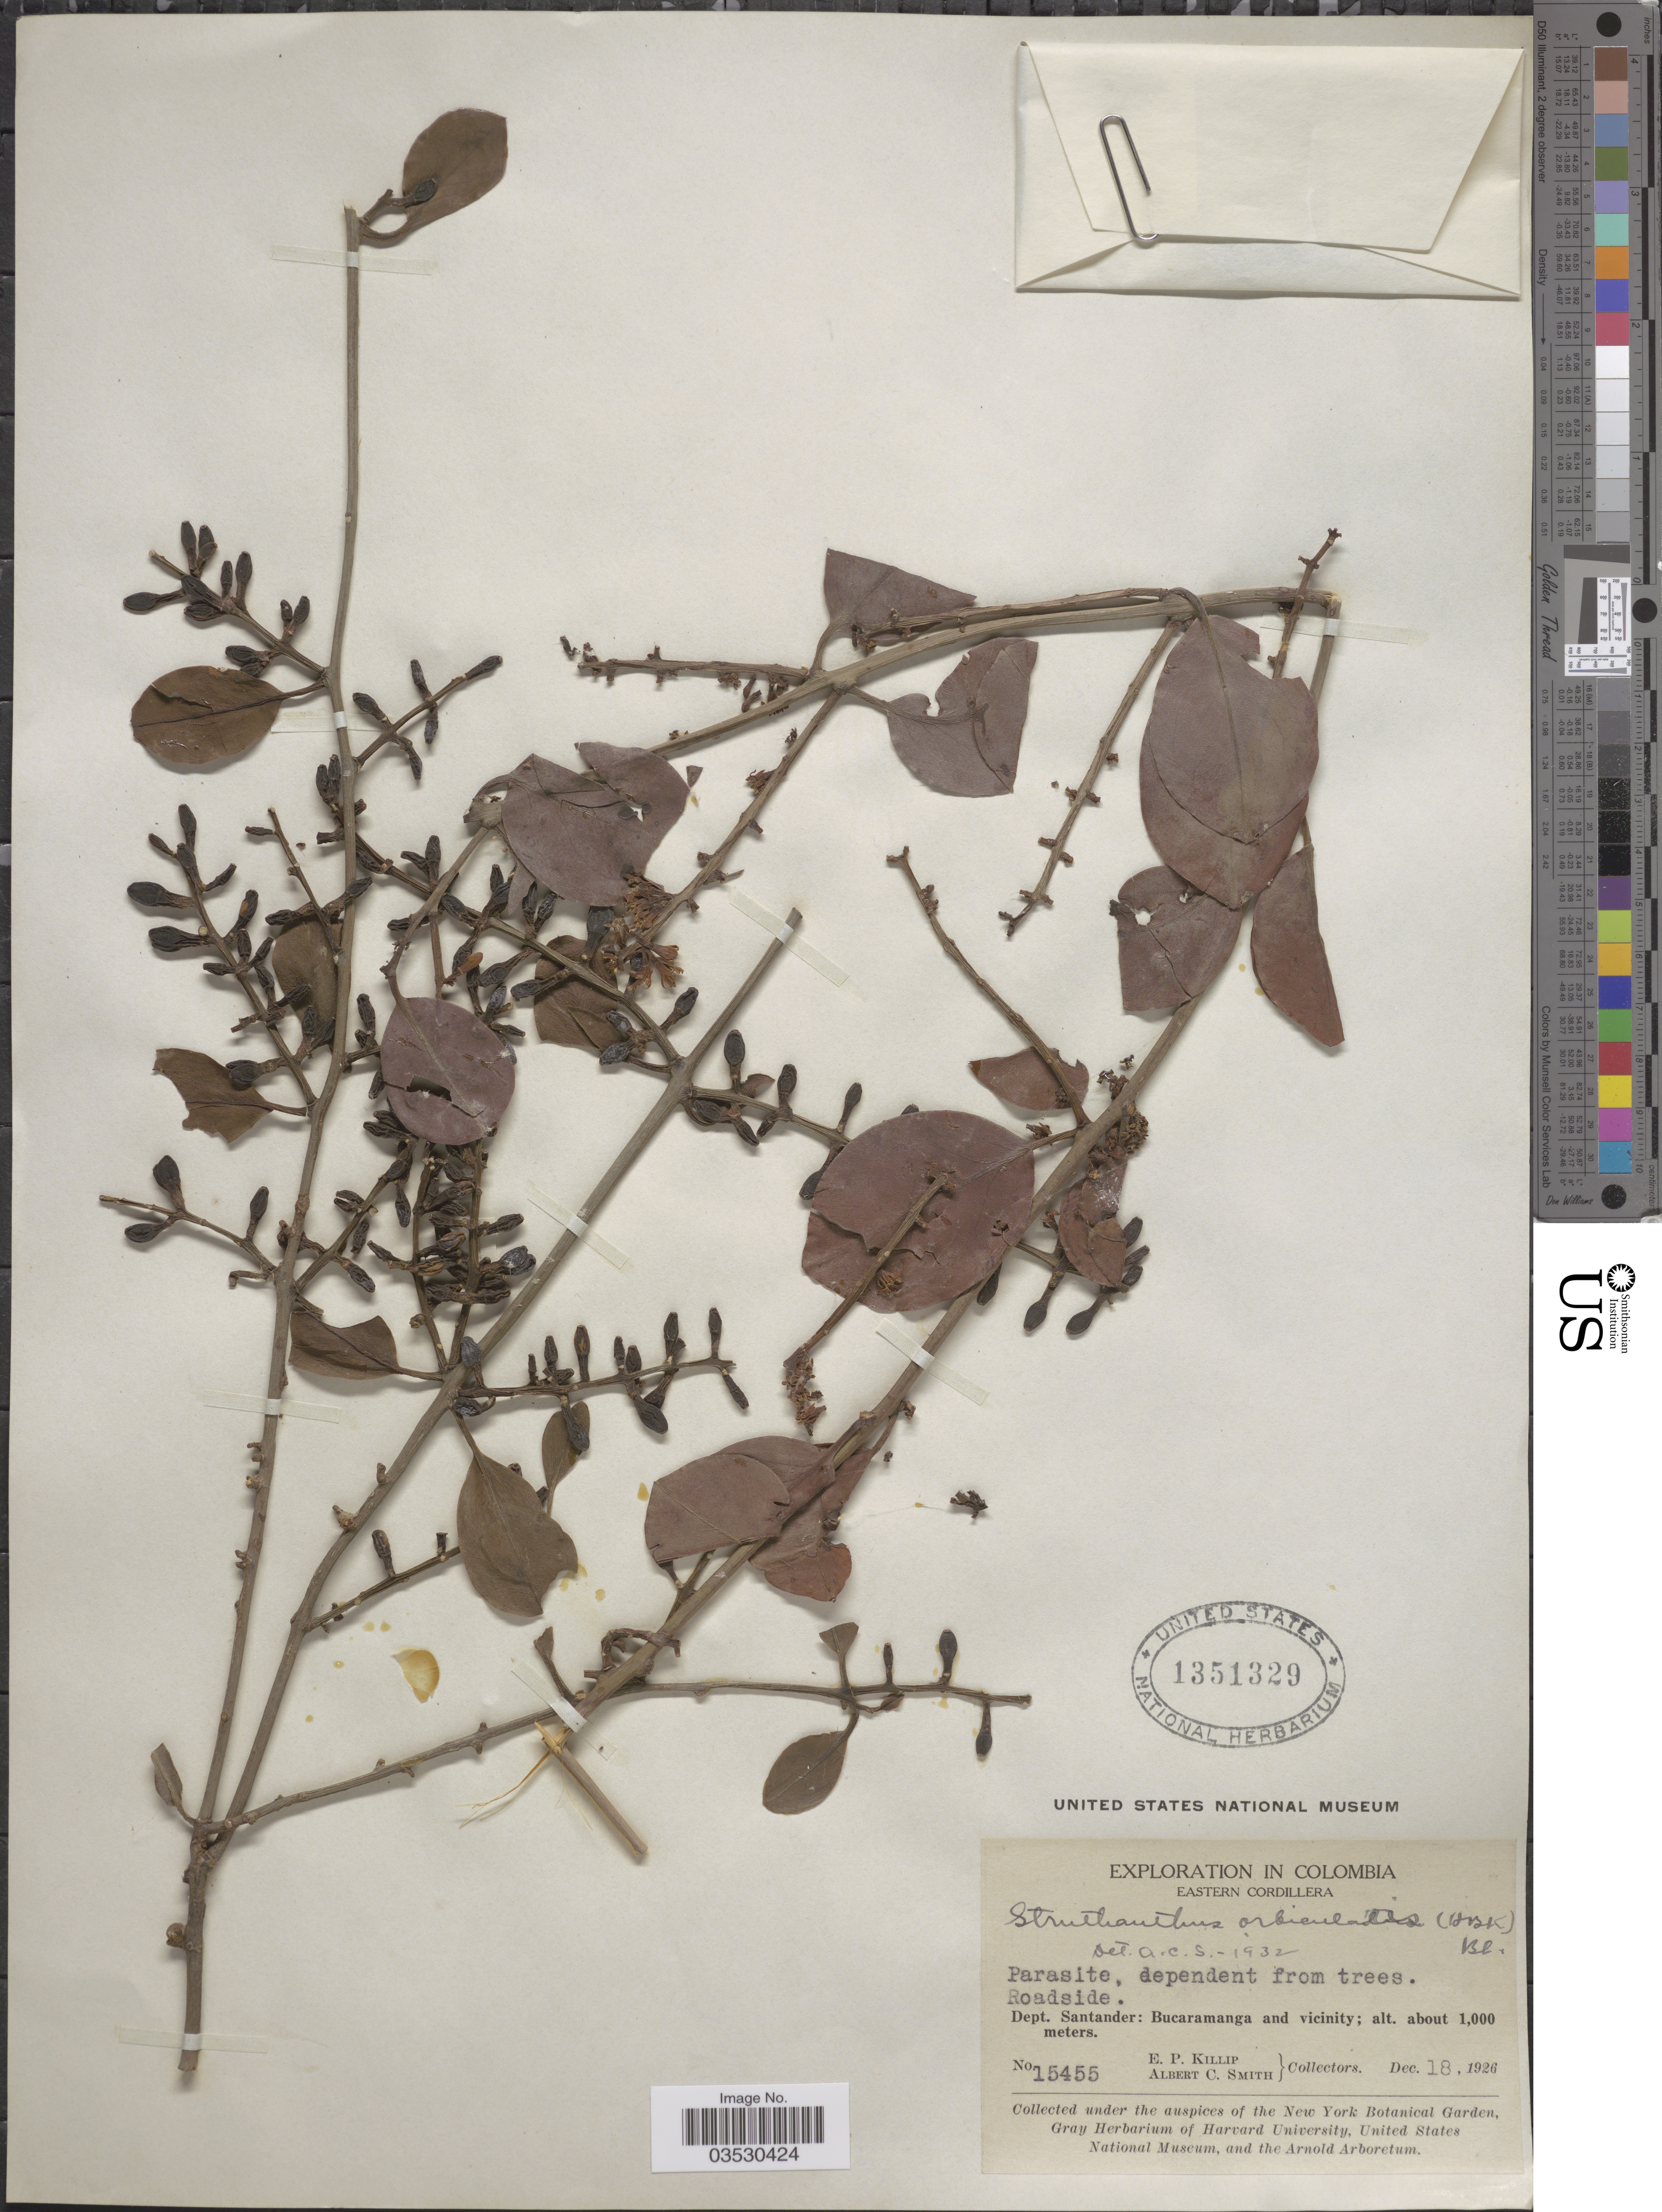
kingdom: Plantae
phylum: Tracheophyta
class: Magnoliopsida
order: Santalales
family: Loranthaceae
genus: Struthanthus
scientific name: Struthanthus orbicularis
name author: (Kunth) Blume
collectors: E. P. Killip & A. C. Smith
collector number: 15455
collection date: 1926-12-18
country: Colombia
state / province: Santander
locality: Eastern Cordillera. Dept. Santander: Bucaramanga and vicinity.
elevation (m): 1000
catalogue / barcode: US 1351329